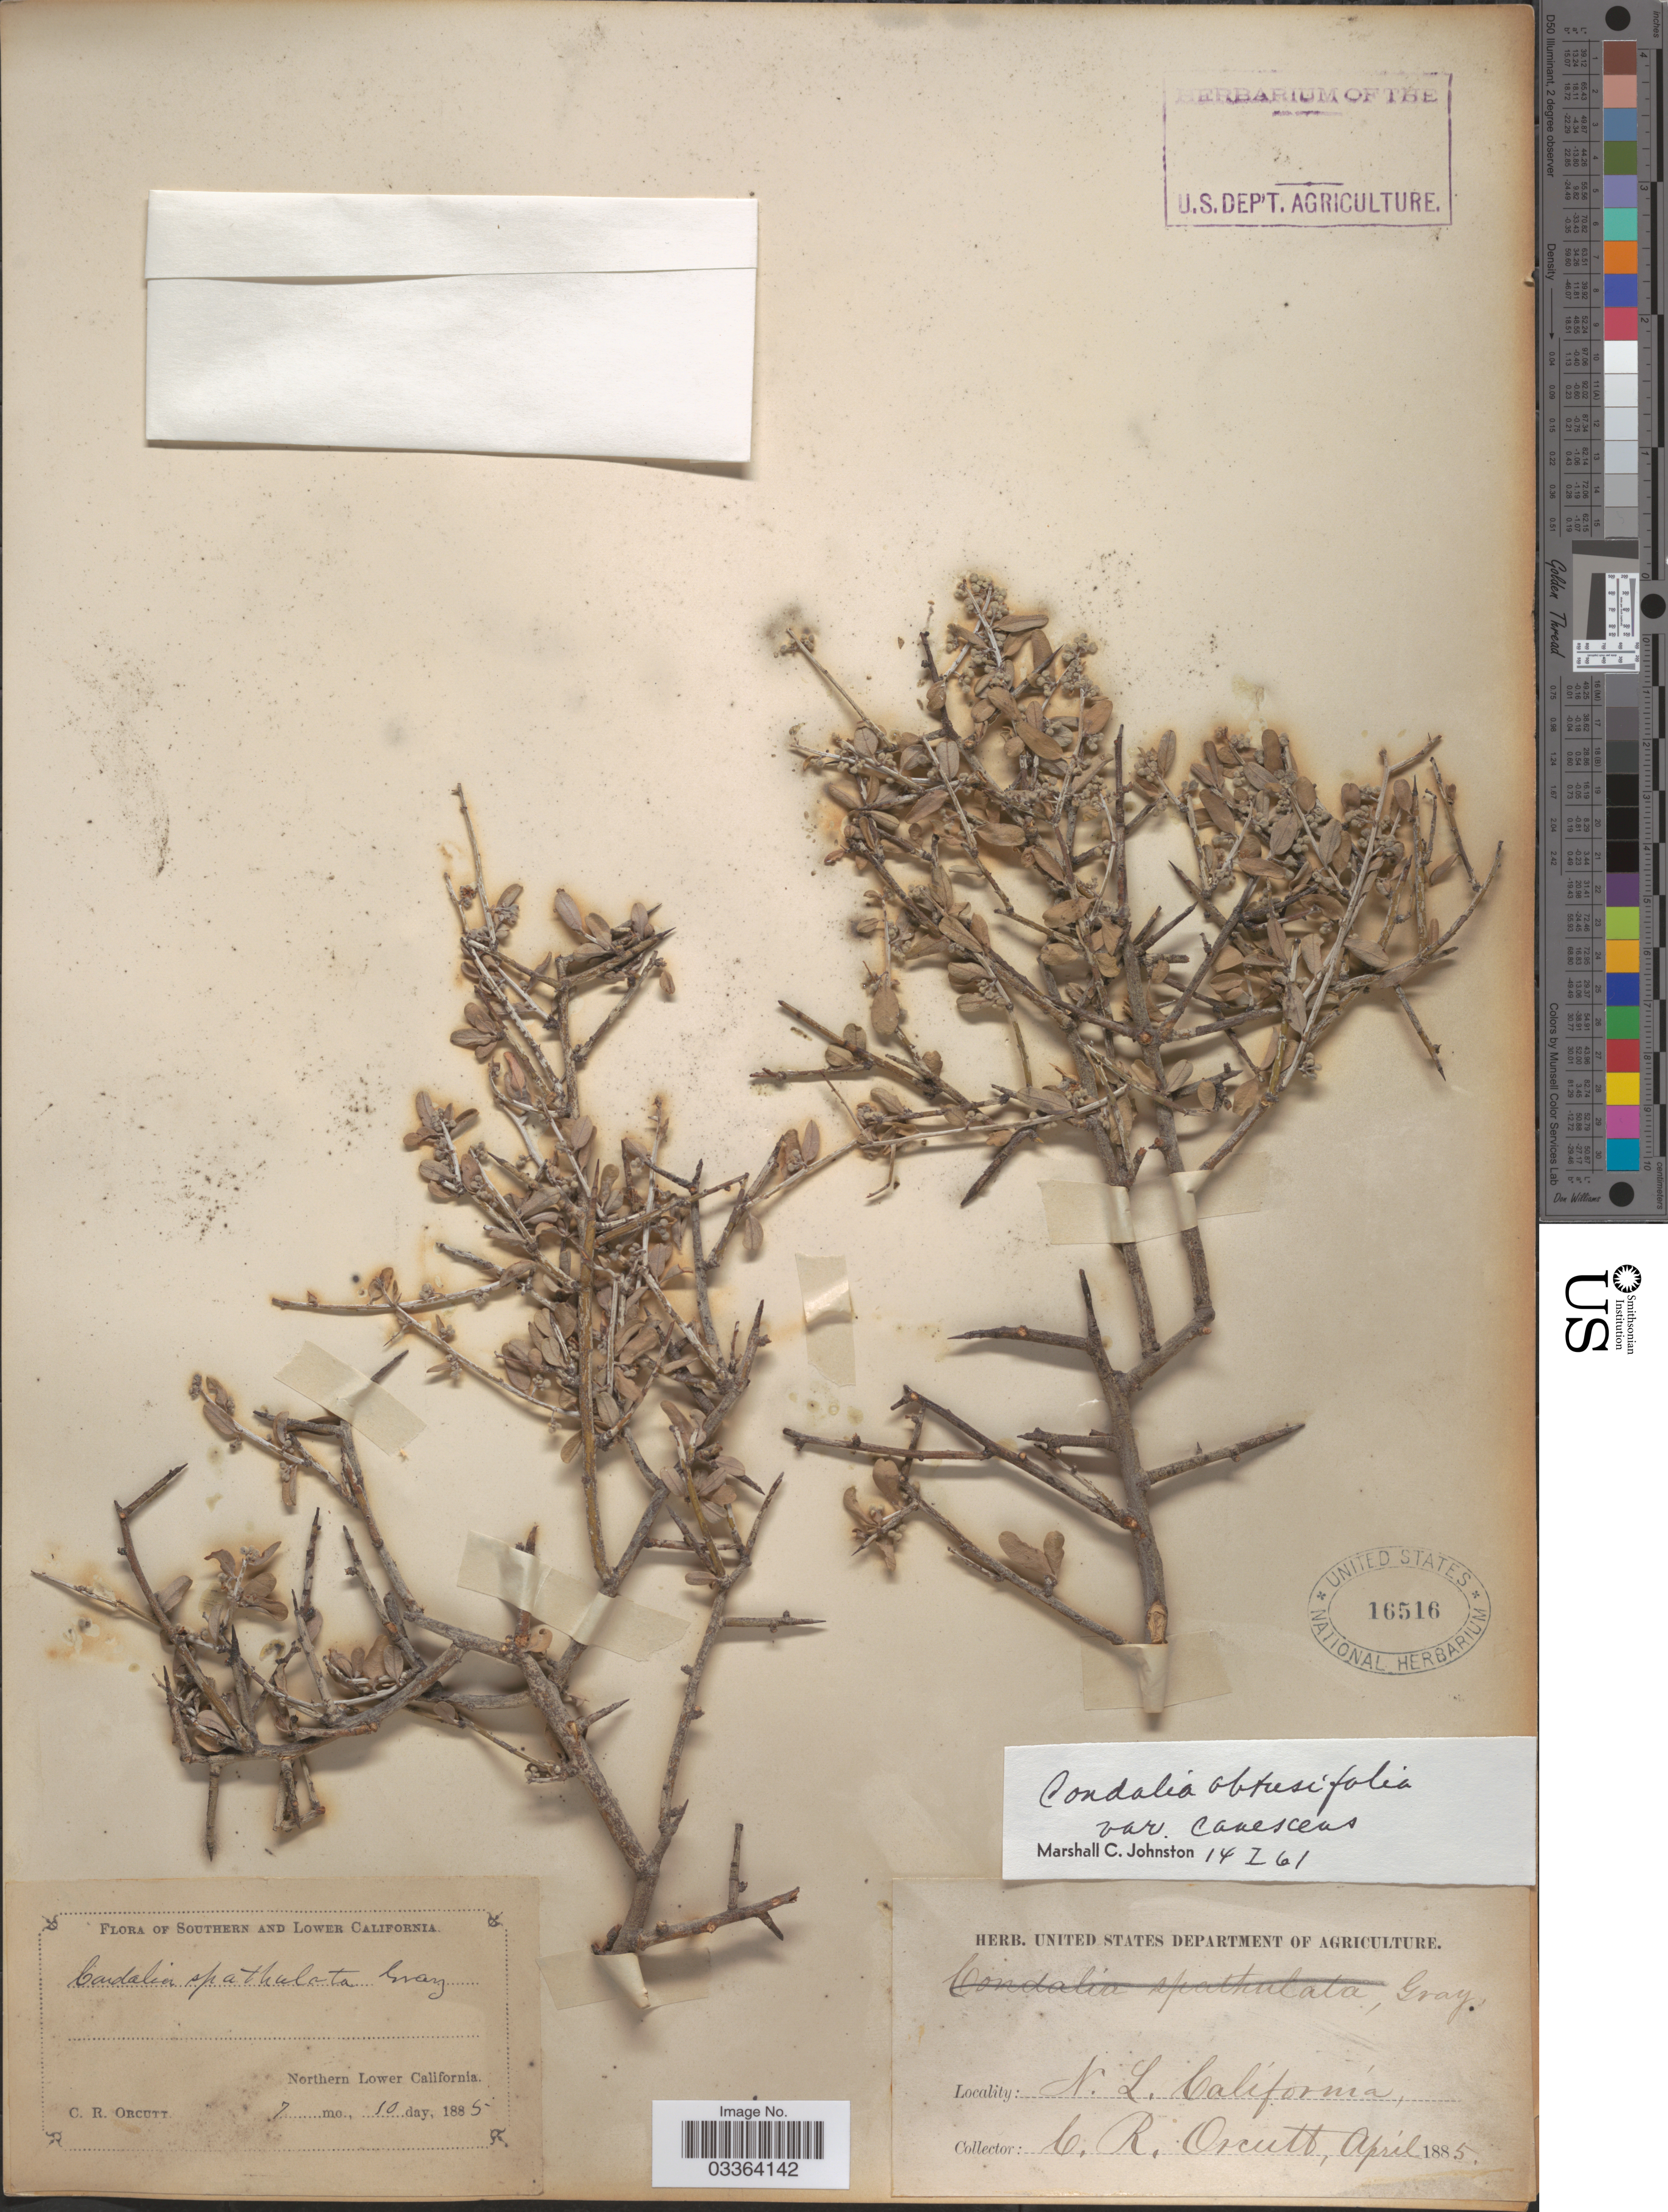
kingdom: Plantae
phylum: Tracheophyta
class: Magnoliopsida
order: Rosales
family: Rhamnaceae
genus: Sarcomphalus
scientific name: Sarcomphalus obtusifolius var. canescens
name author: (A. Gray) Hauenschild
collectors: C. R. Orcutt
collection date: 1885-07-10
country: Mexico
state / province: Baja California Norte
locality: Northern Lower California.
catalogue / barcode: US 16516